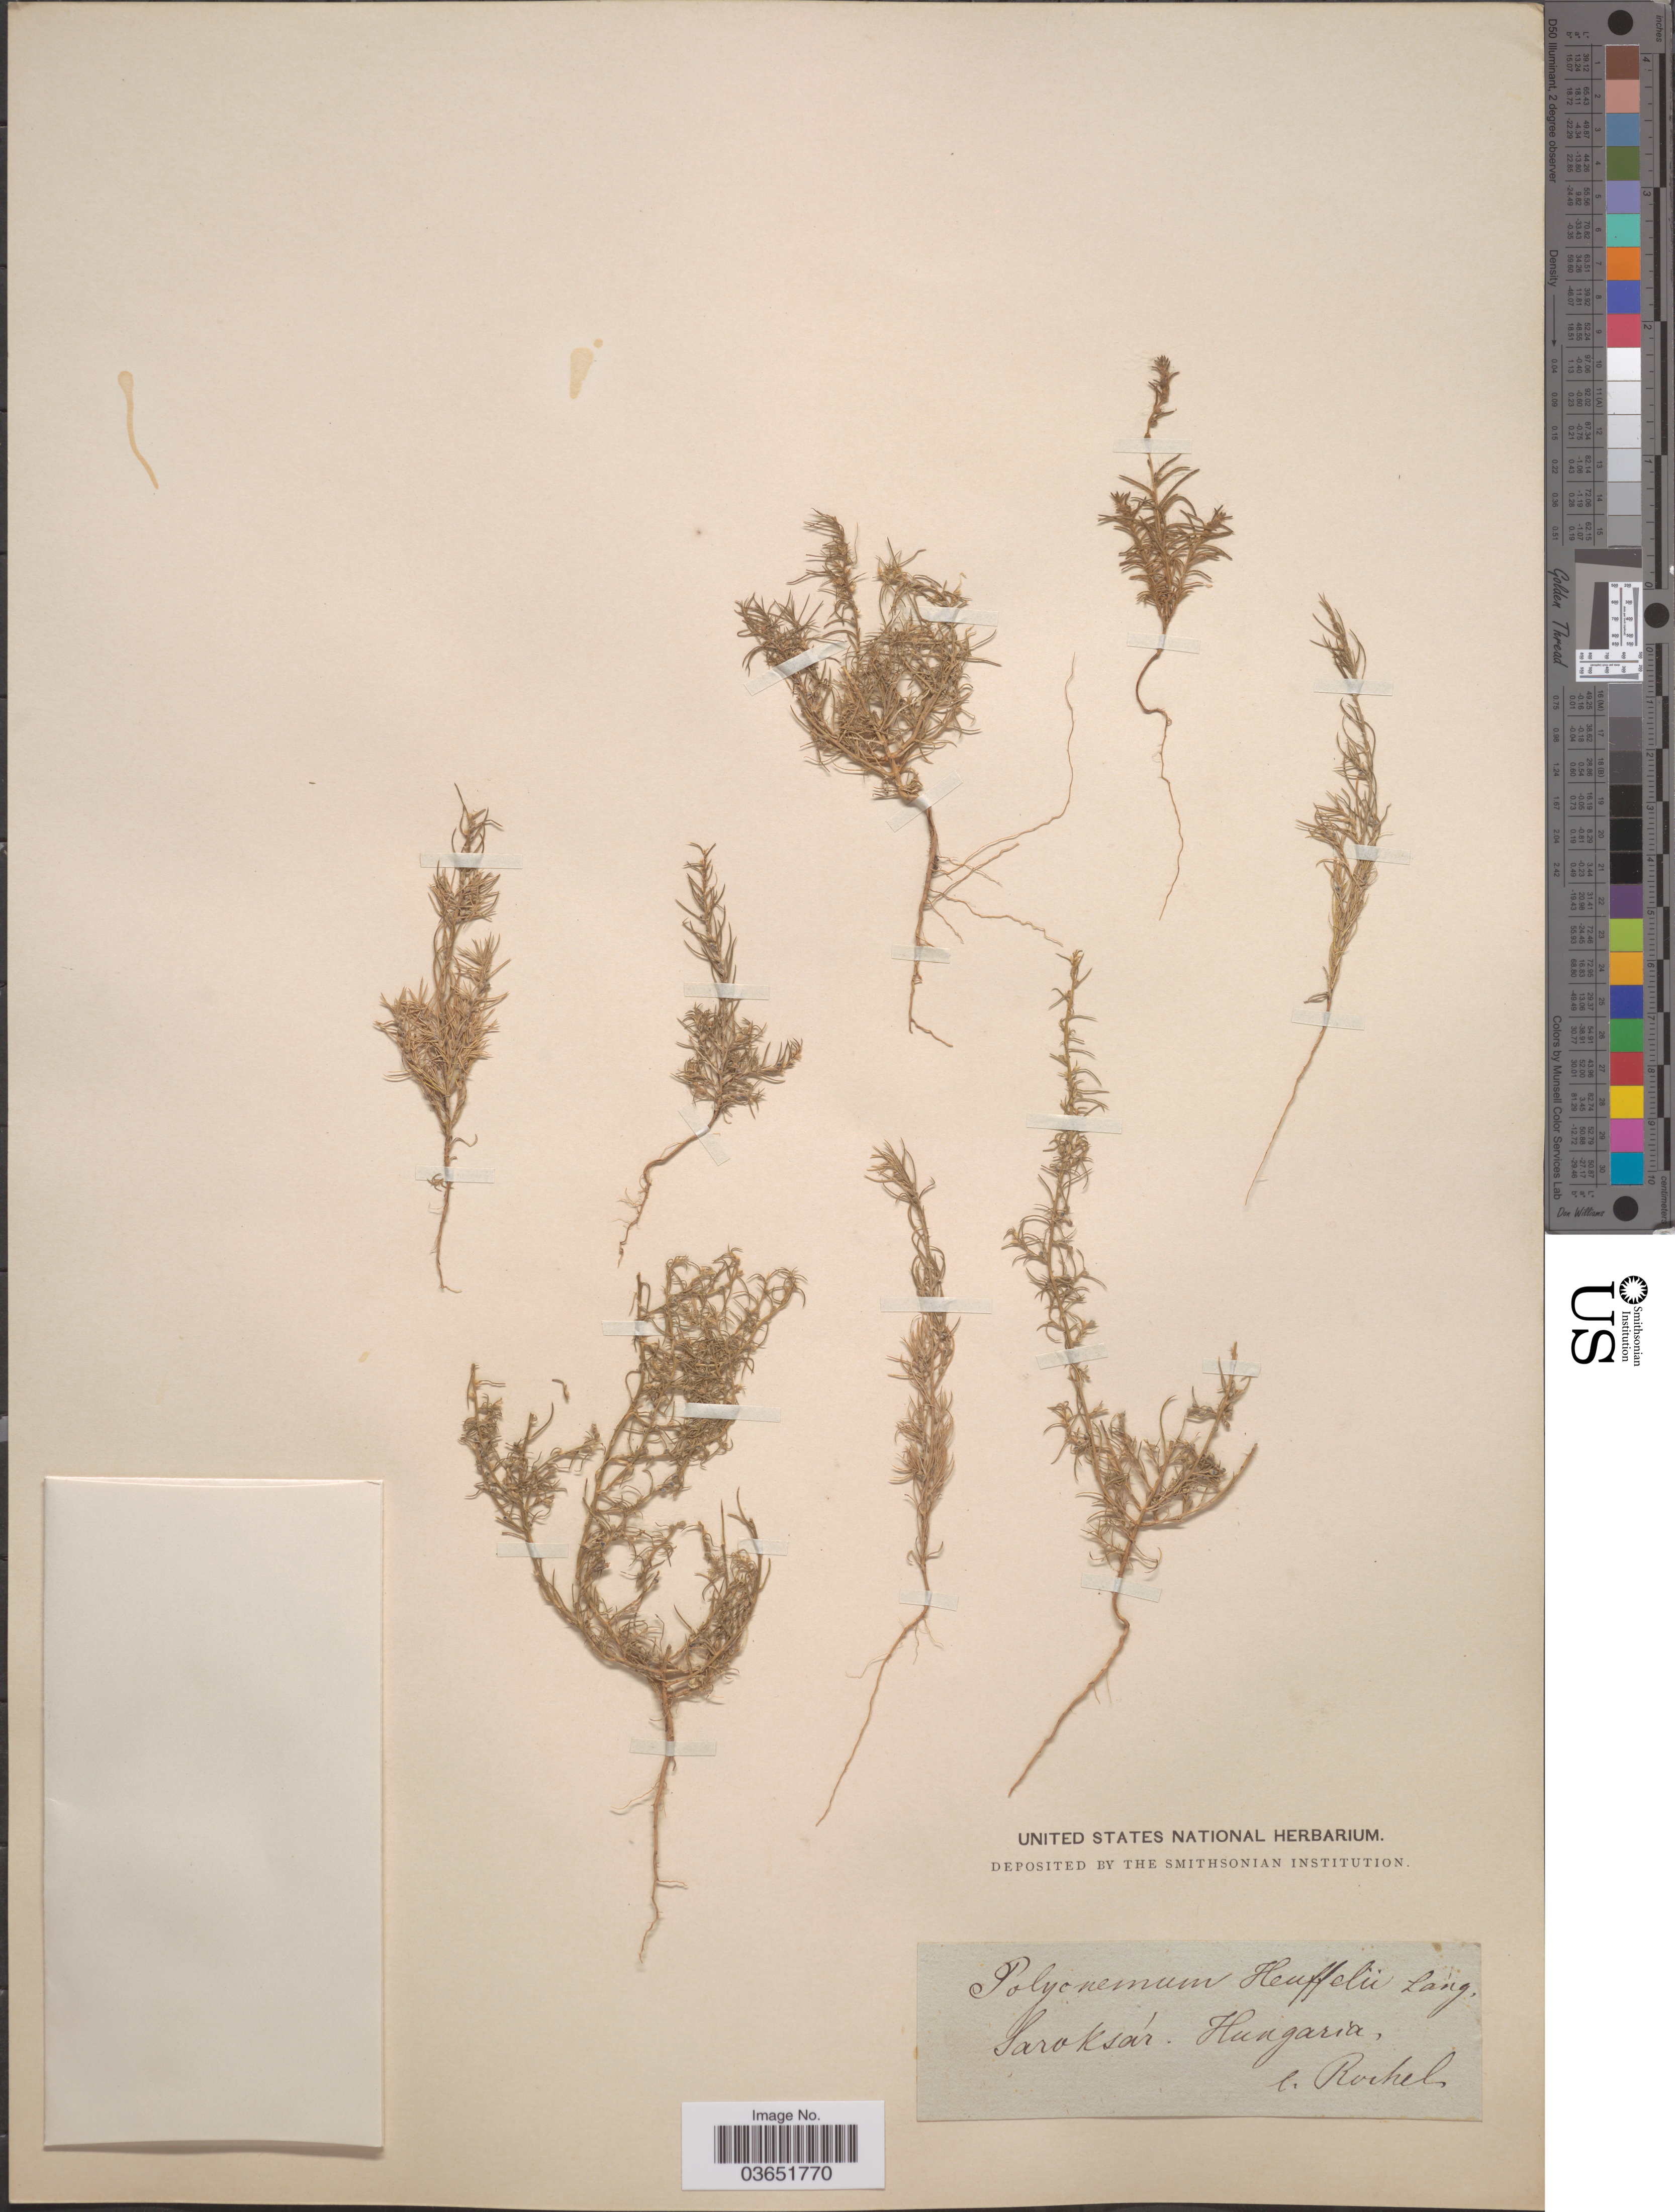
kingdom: Plantae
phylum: Tracheophyta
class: Magnoliopsida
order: Caryophyllales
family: Amaranthaceae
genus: Polycnemum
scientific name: Polycnemum heuffelii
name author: Láng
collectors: Rochel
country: Hungary